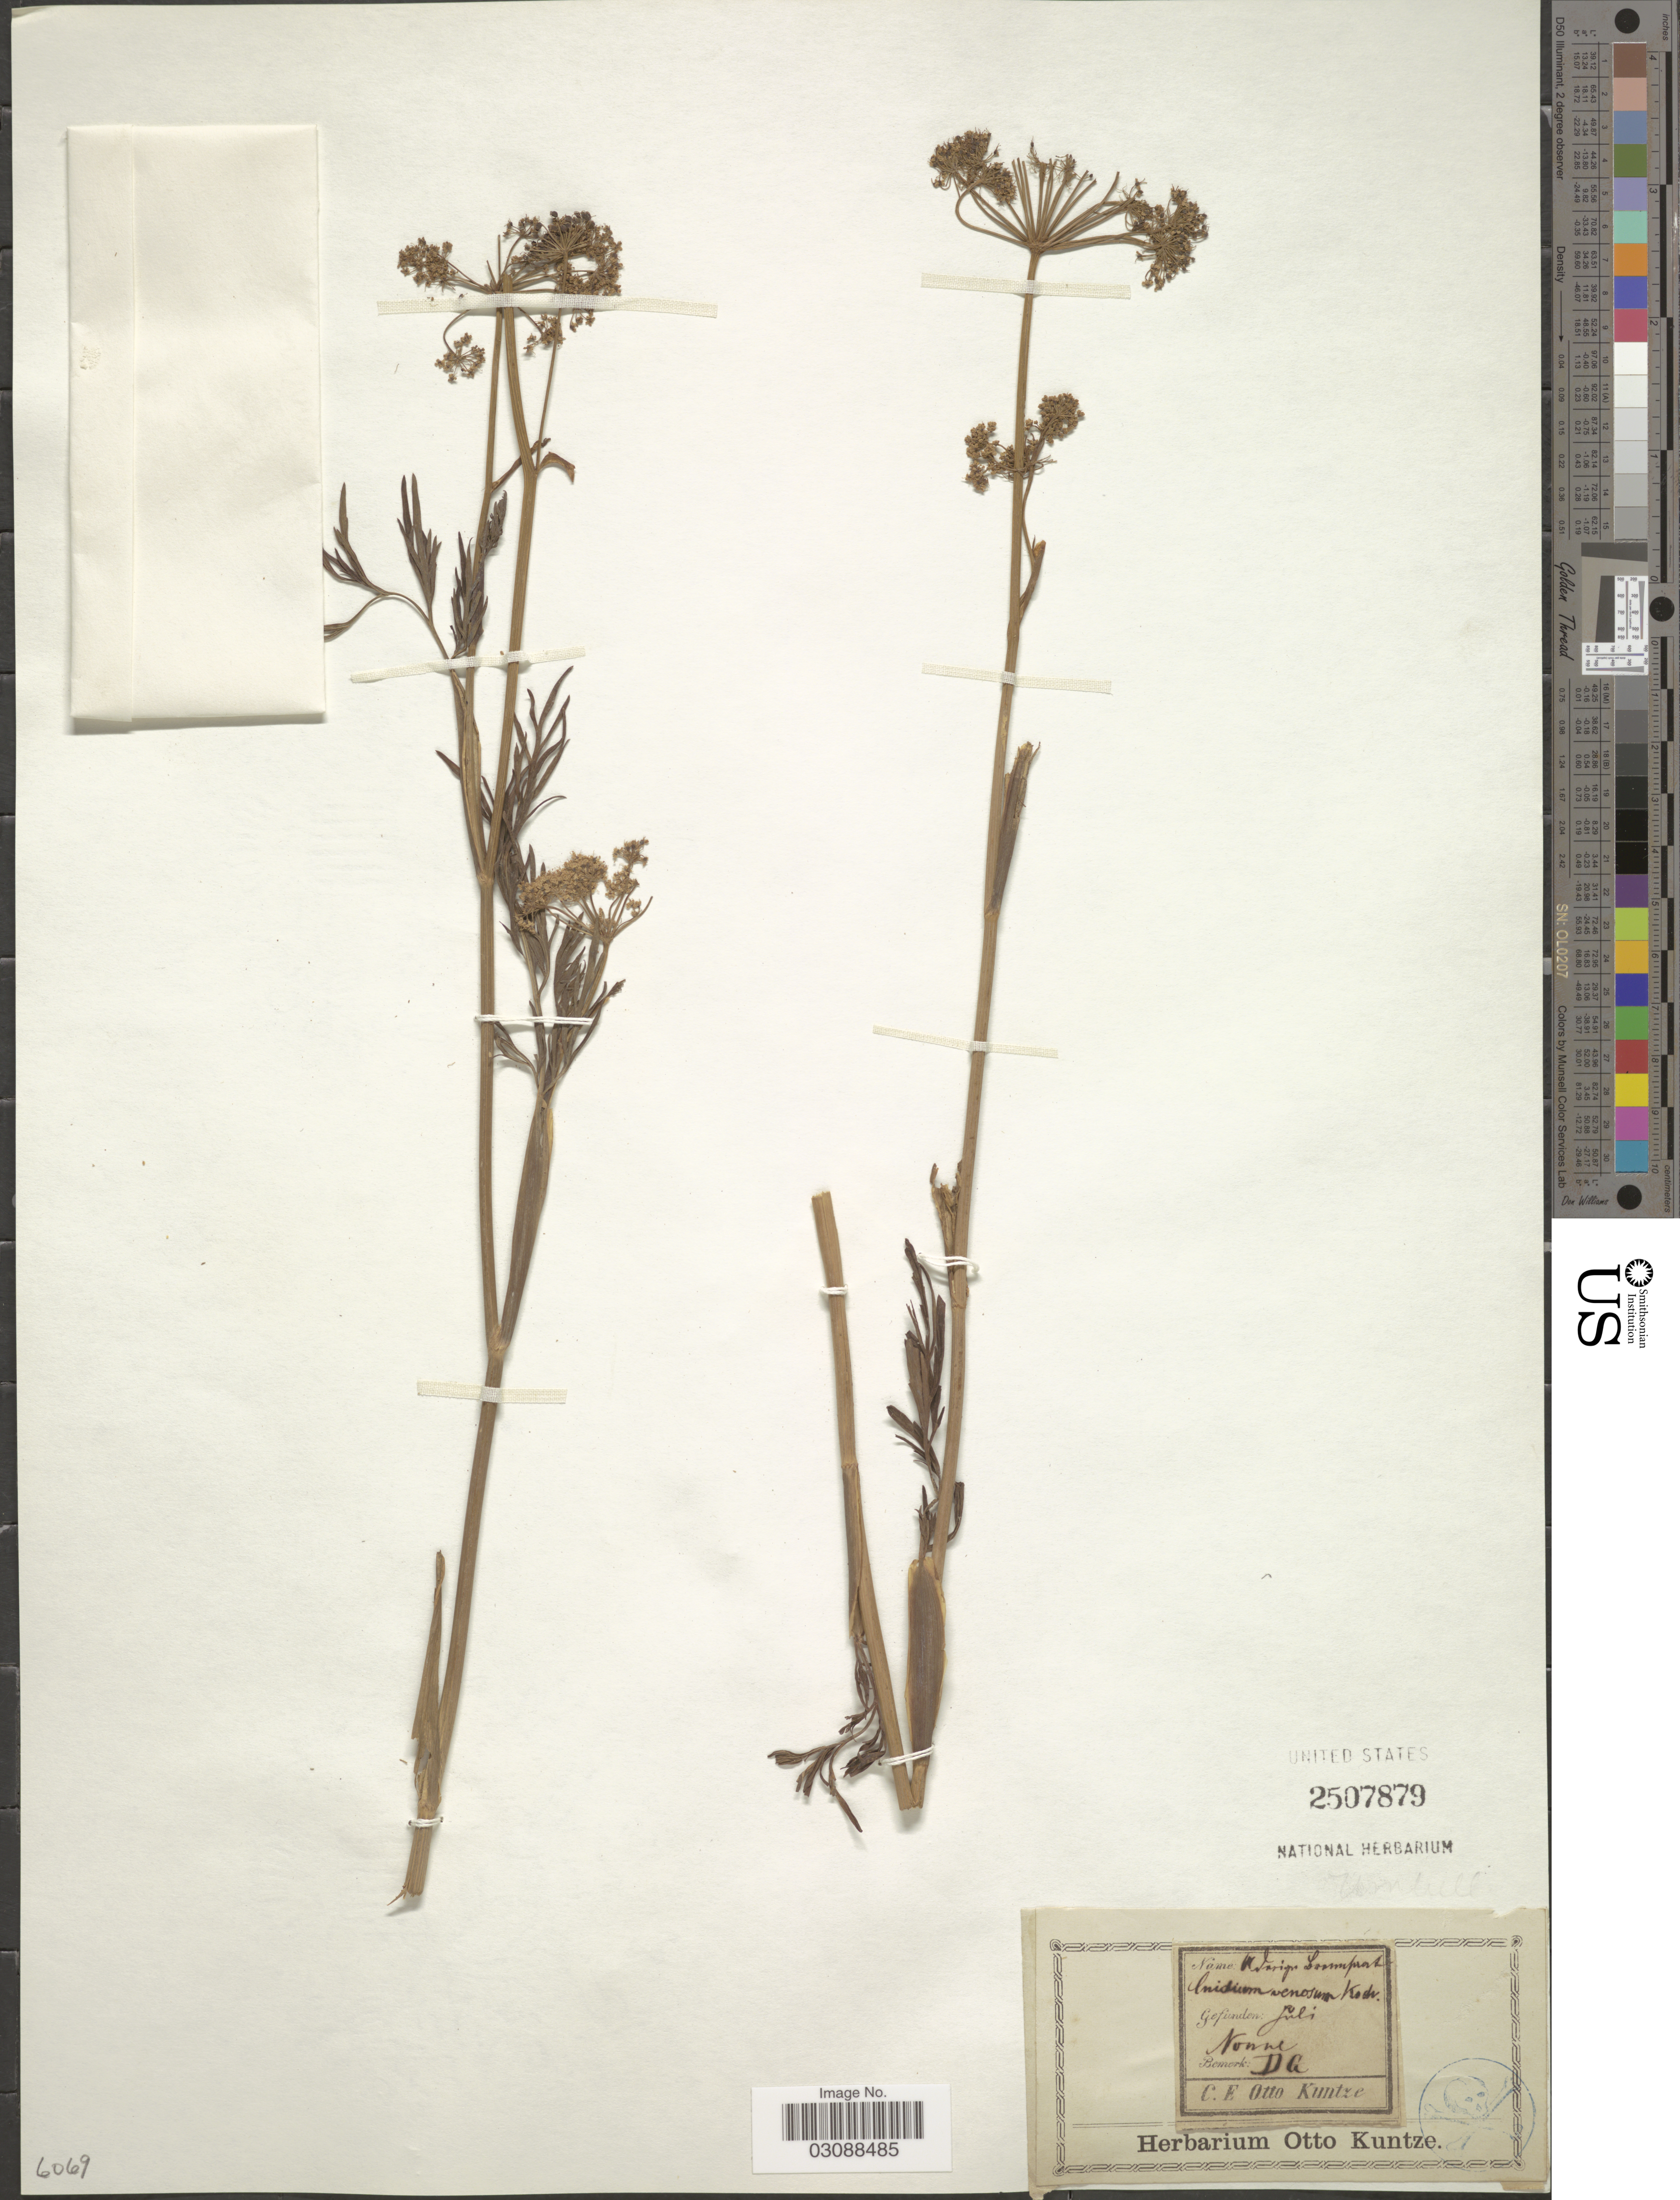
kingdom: Plantae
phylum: Tracheophyta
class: Magnoliopsida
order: Apiales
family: Apiaceae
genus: Cnidium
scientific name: Cnidium venosum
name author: (Hoffm.) W.D.J. Koch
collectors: ex herb. Otto Kuntze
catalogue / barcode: US 2507879